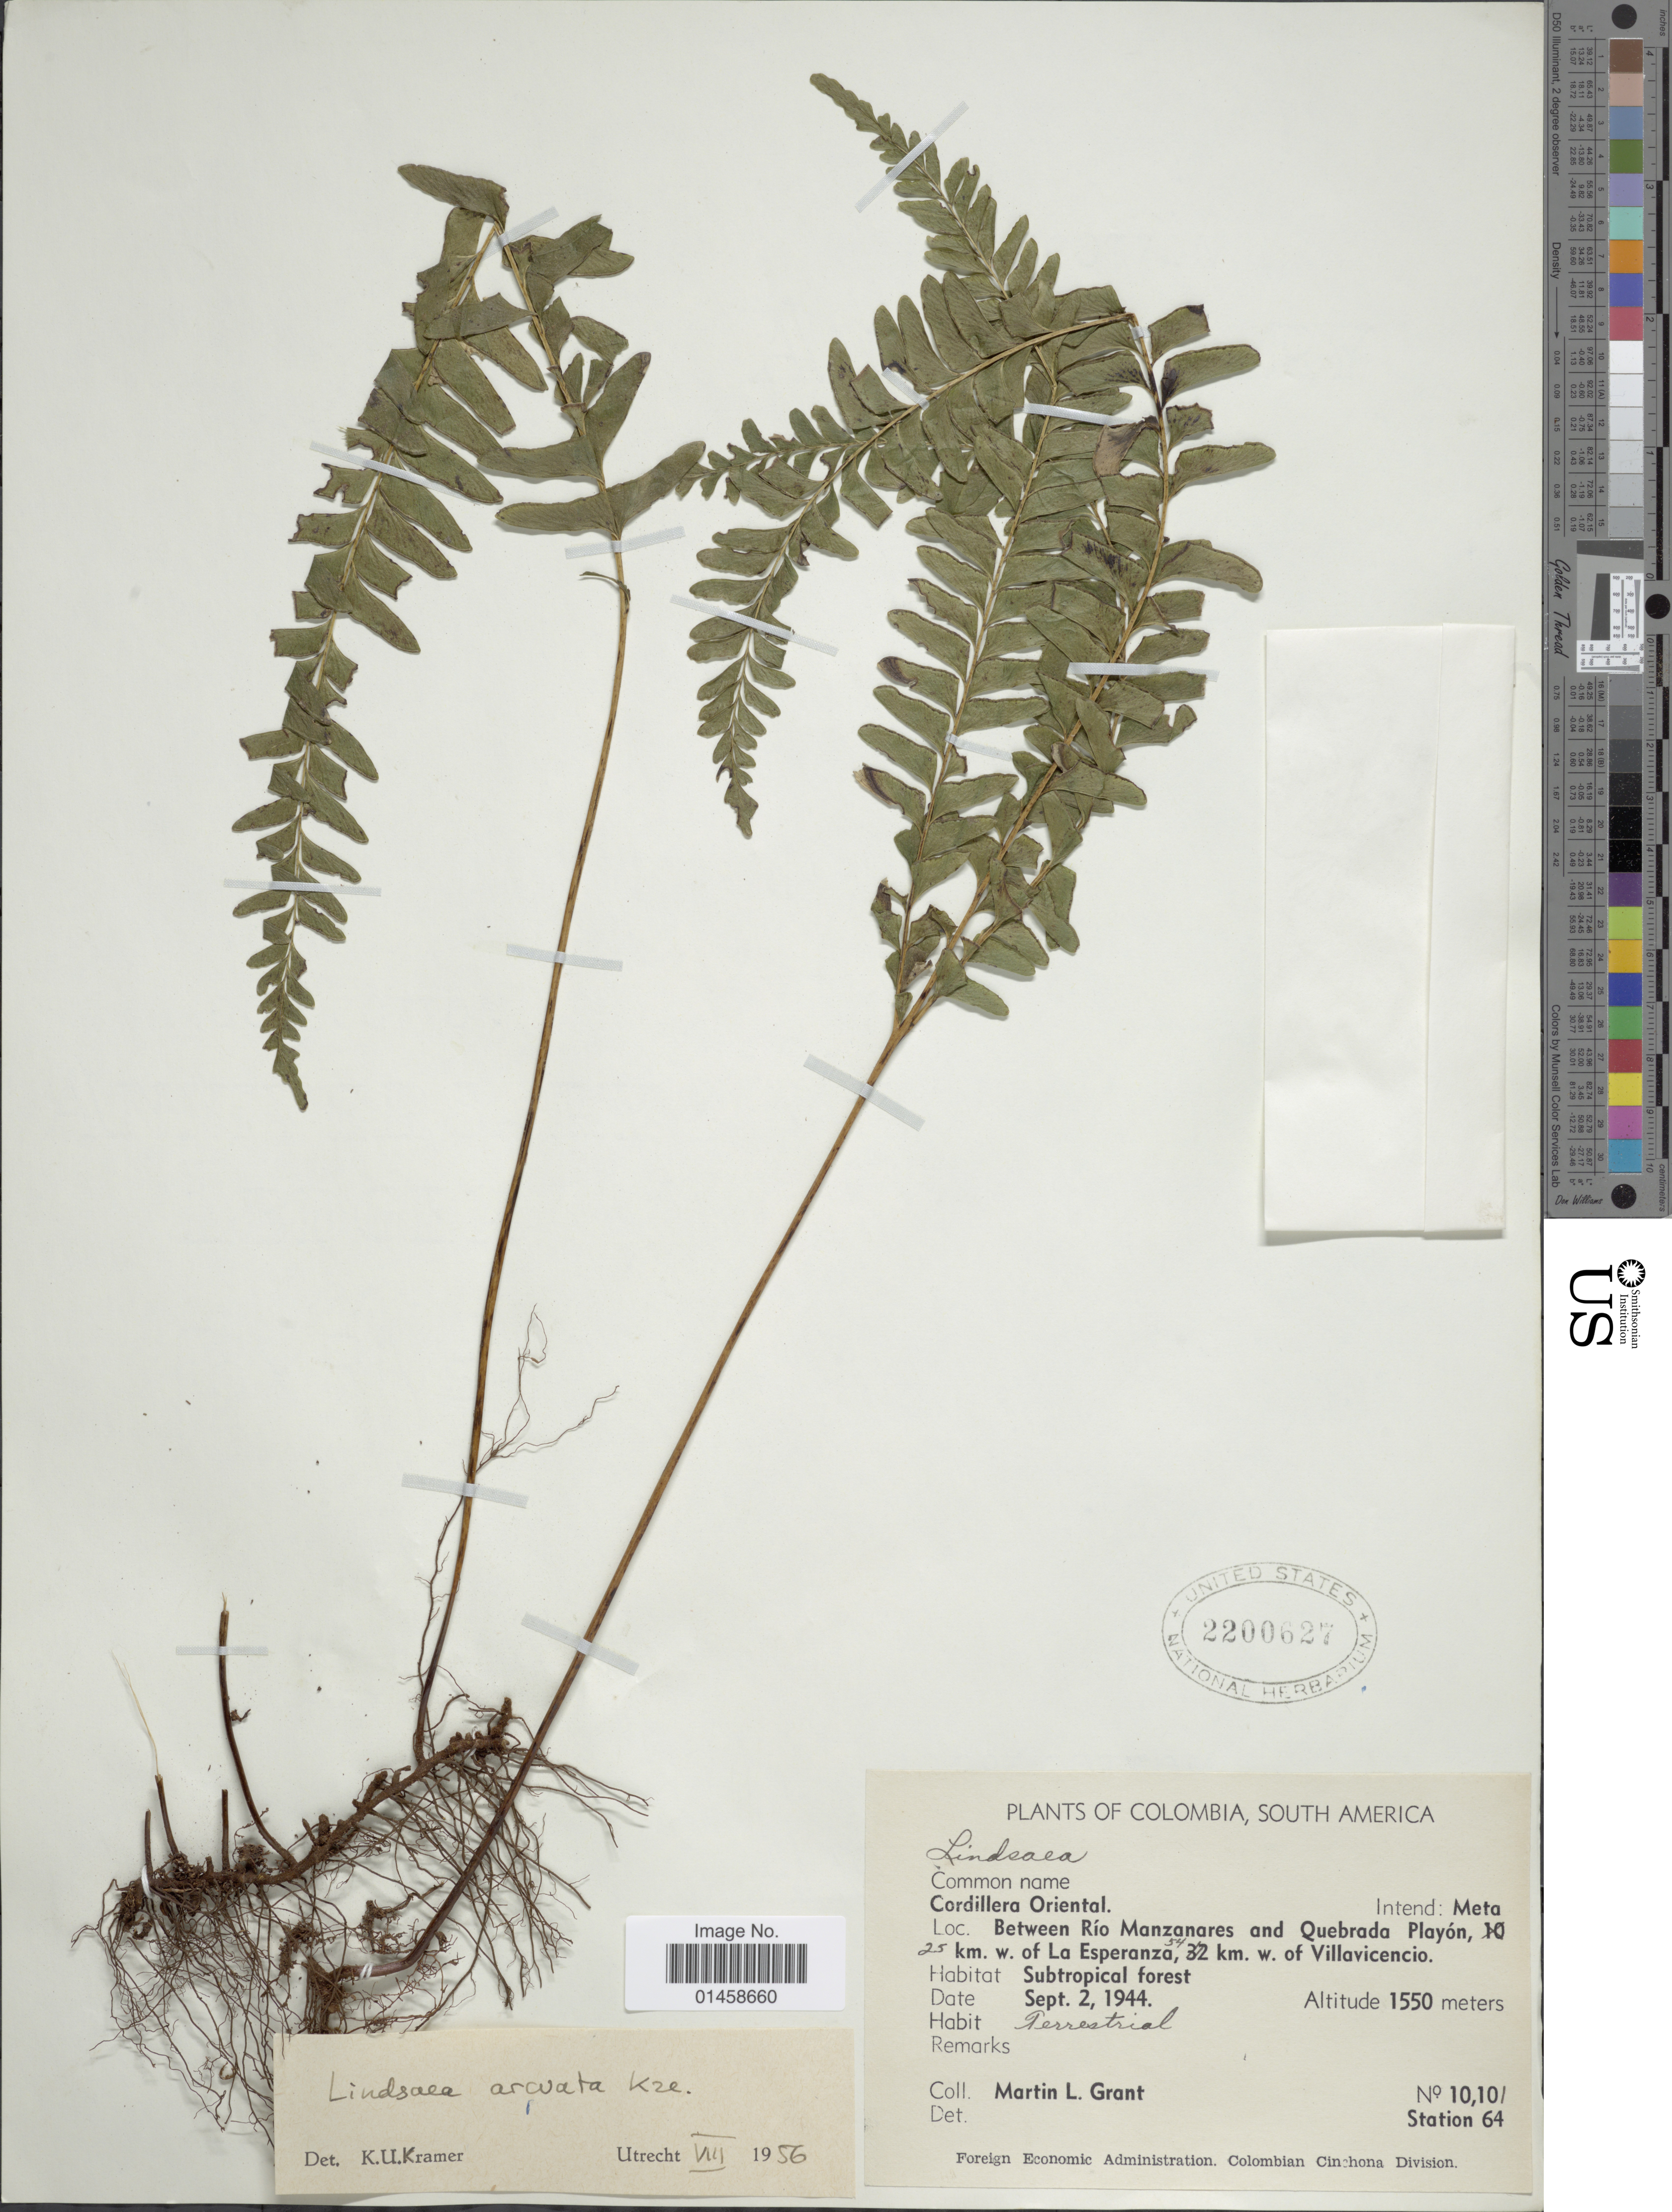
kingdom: Plantae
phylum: Tracheophyta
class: Polypodiopsida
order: Polypodiales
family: Lindsaeaceae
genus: Lindsaea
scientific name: Lindsaea arcuata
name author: Kunze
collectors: M. L. Grant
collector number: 1010/Station 64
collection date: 1944-09-02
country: Colombia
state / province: Meta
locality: Between Río Manzanares and Quebrada Playón, 25 km. w. of La Esperanza, 54 km. W. of Villavicencio, Cordillera Oriental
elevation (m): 1550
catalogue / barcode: US 2200627